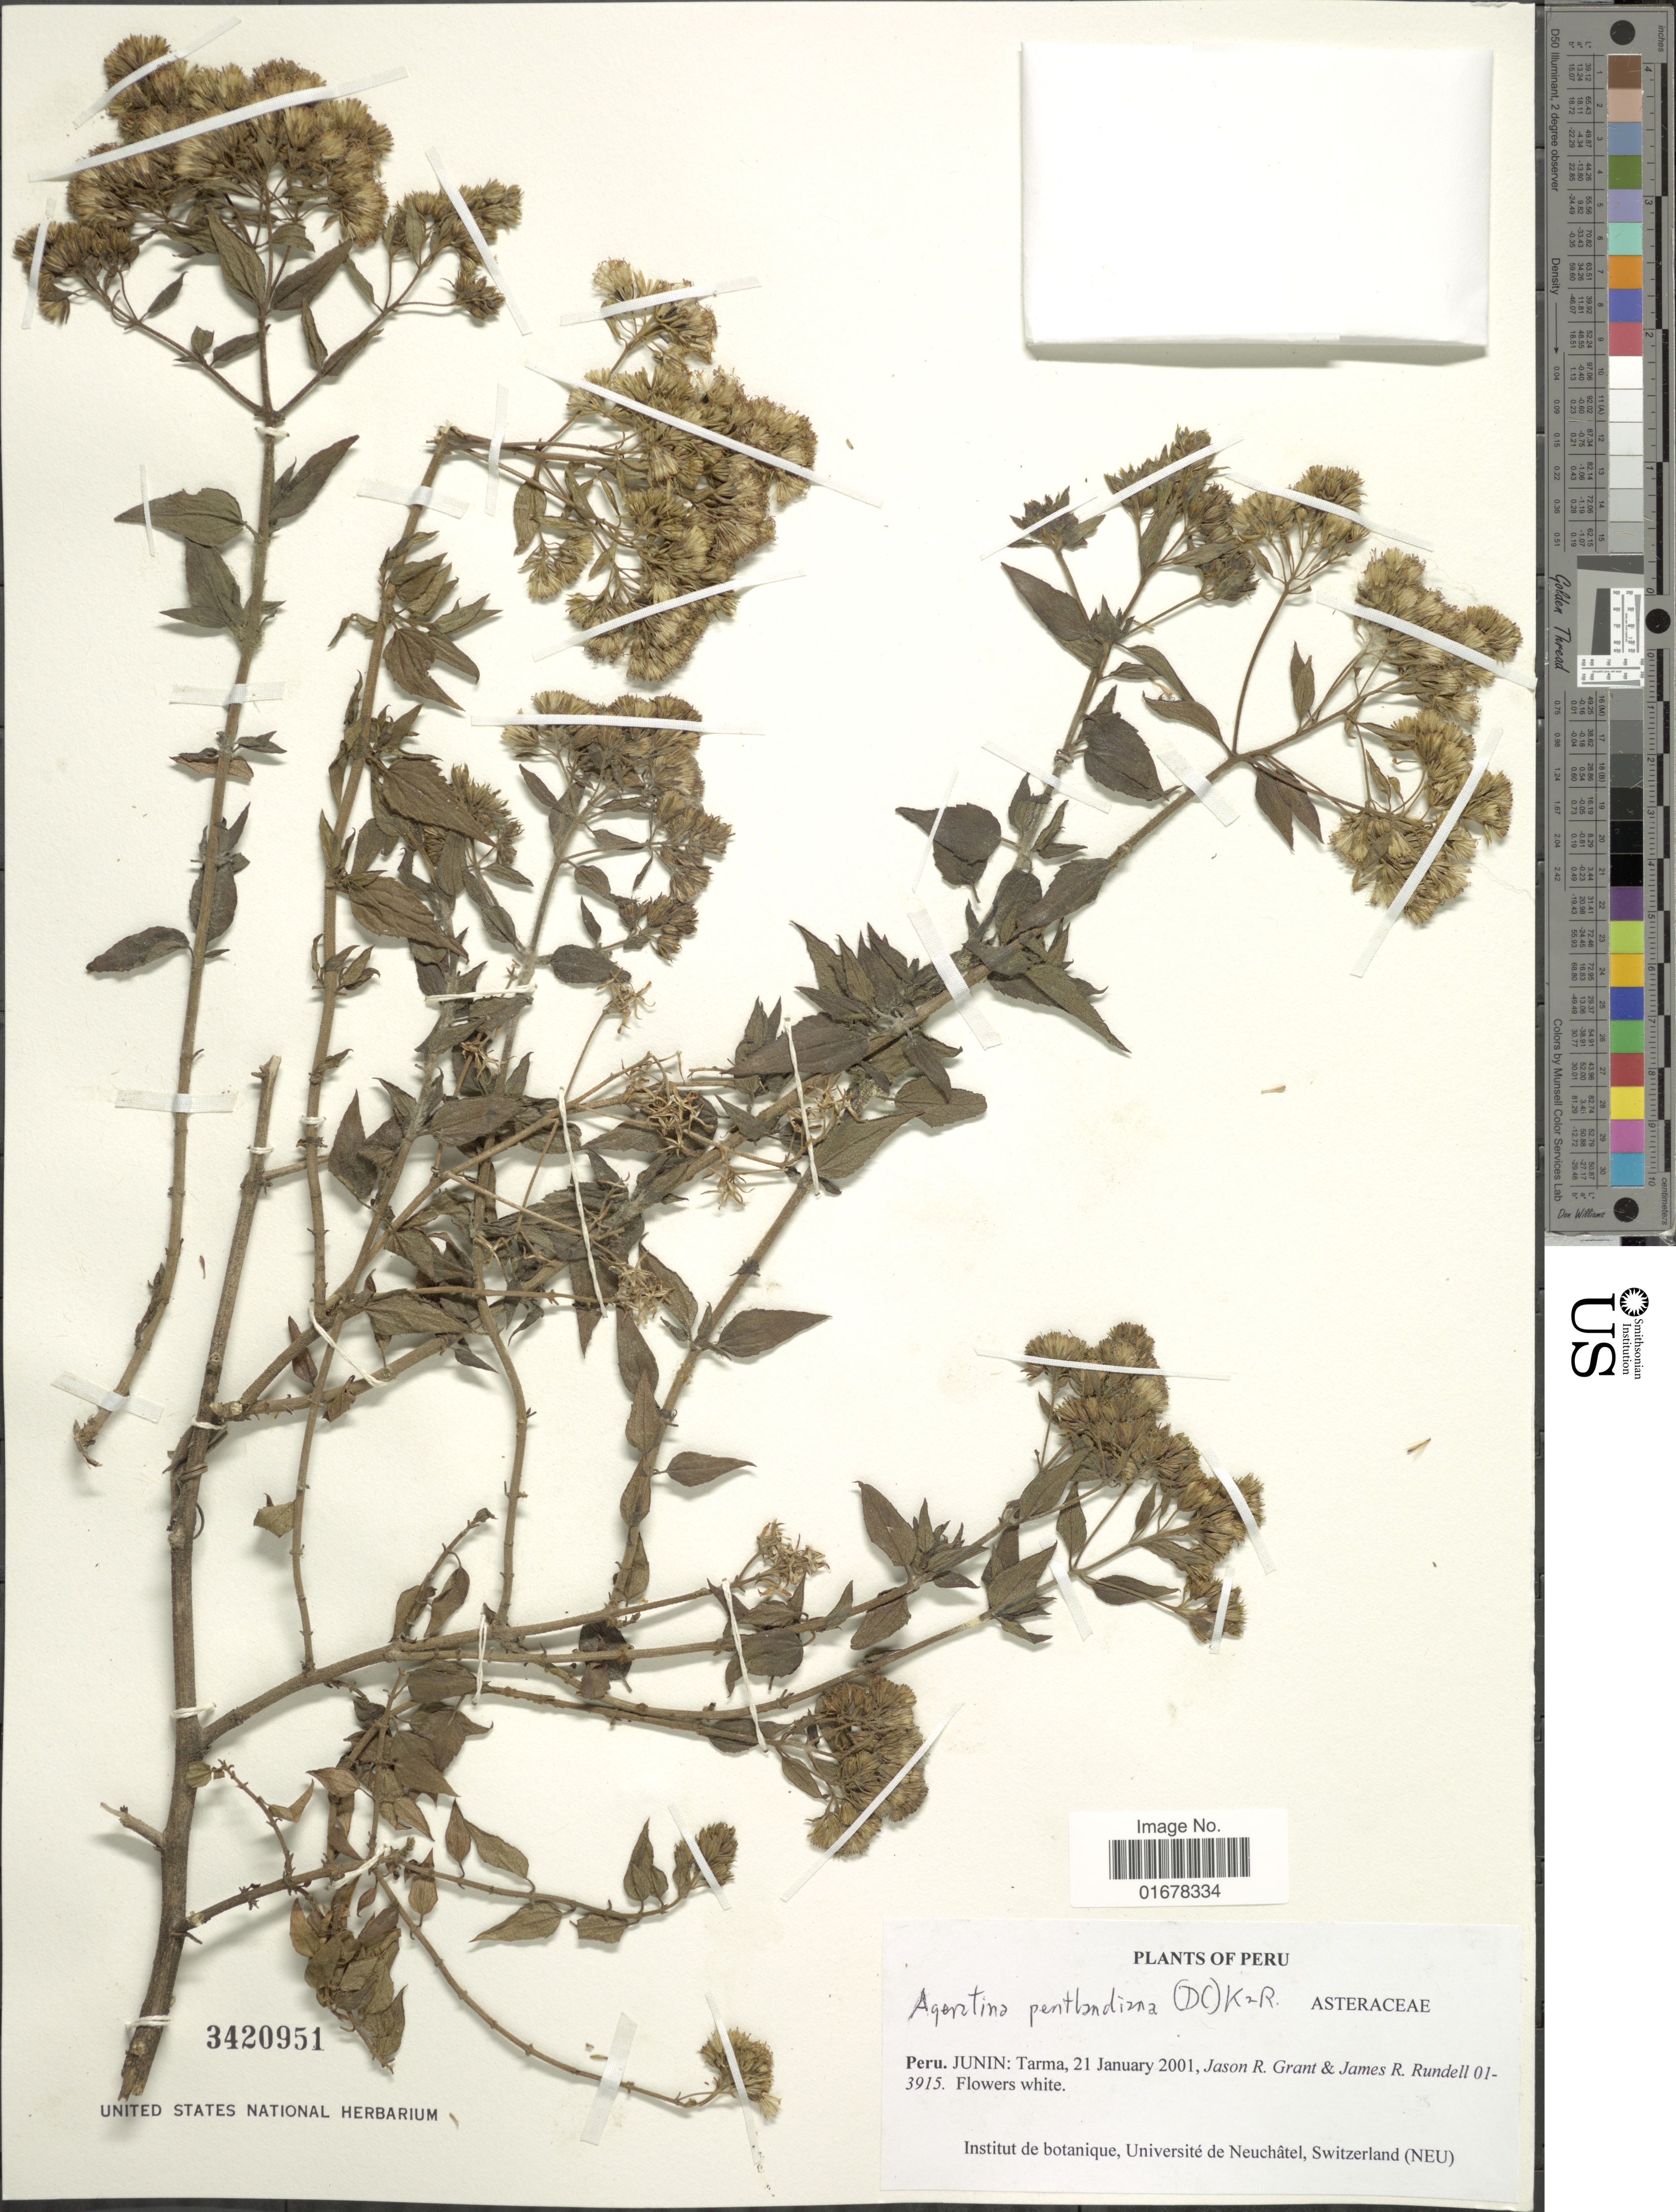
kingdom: Plantae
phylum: Tracheophyta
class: Magnoliopsida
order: Asterales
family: Asteraceae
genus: Ageratina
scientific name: Ageratina pentlandiana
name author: (DC.) R.M. King & H. Rob.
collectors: J. R. Grant & J. R. Rundell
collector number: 3915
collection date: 2001-01-21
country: Peru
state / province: Junín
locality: Peru, Junin: Tarma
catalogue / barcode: US 3420951